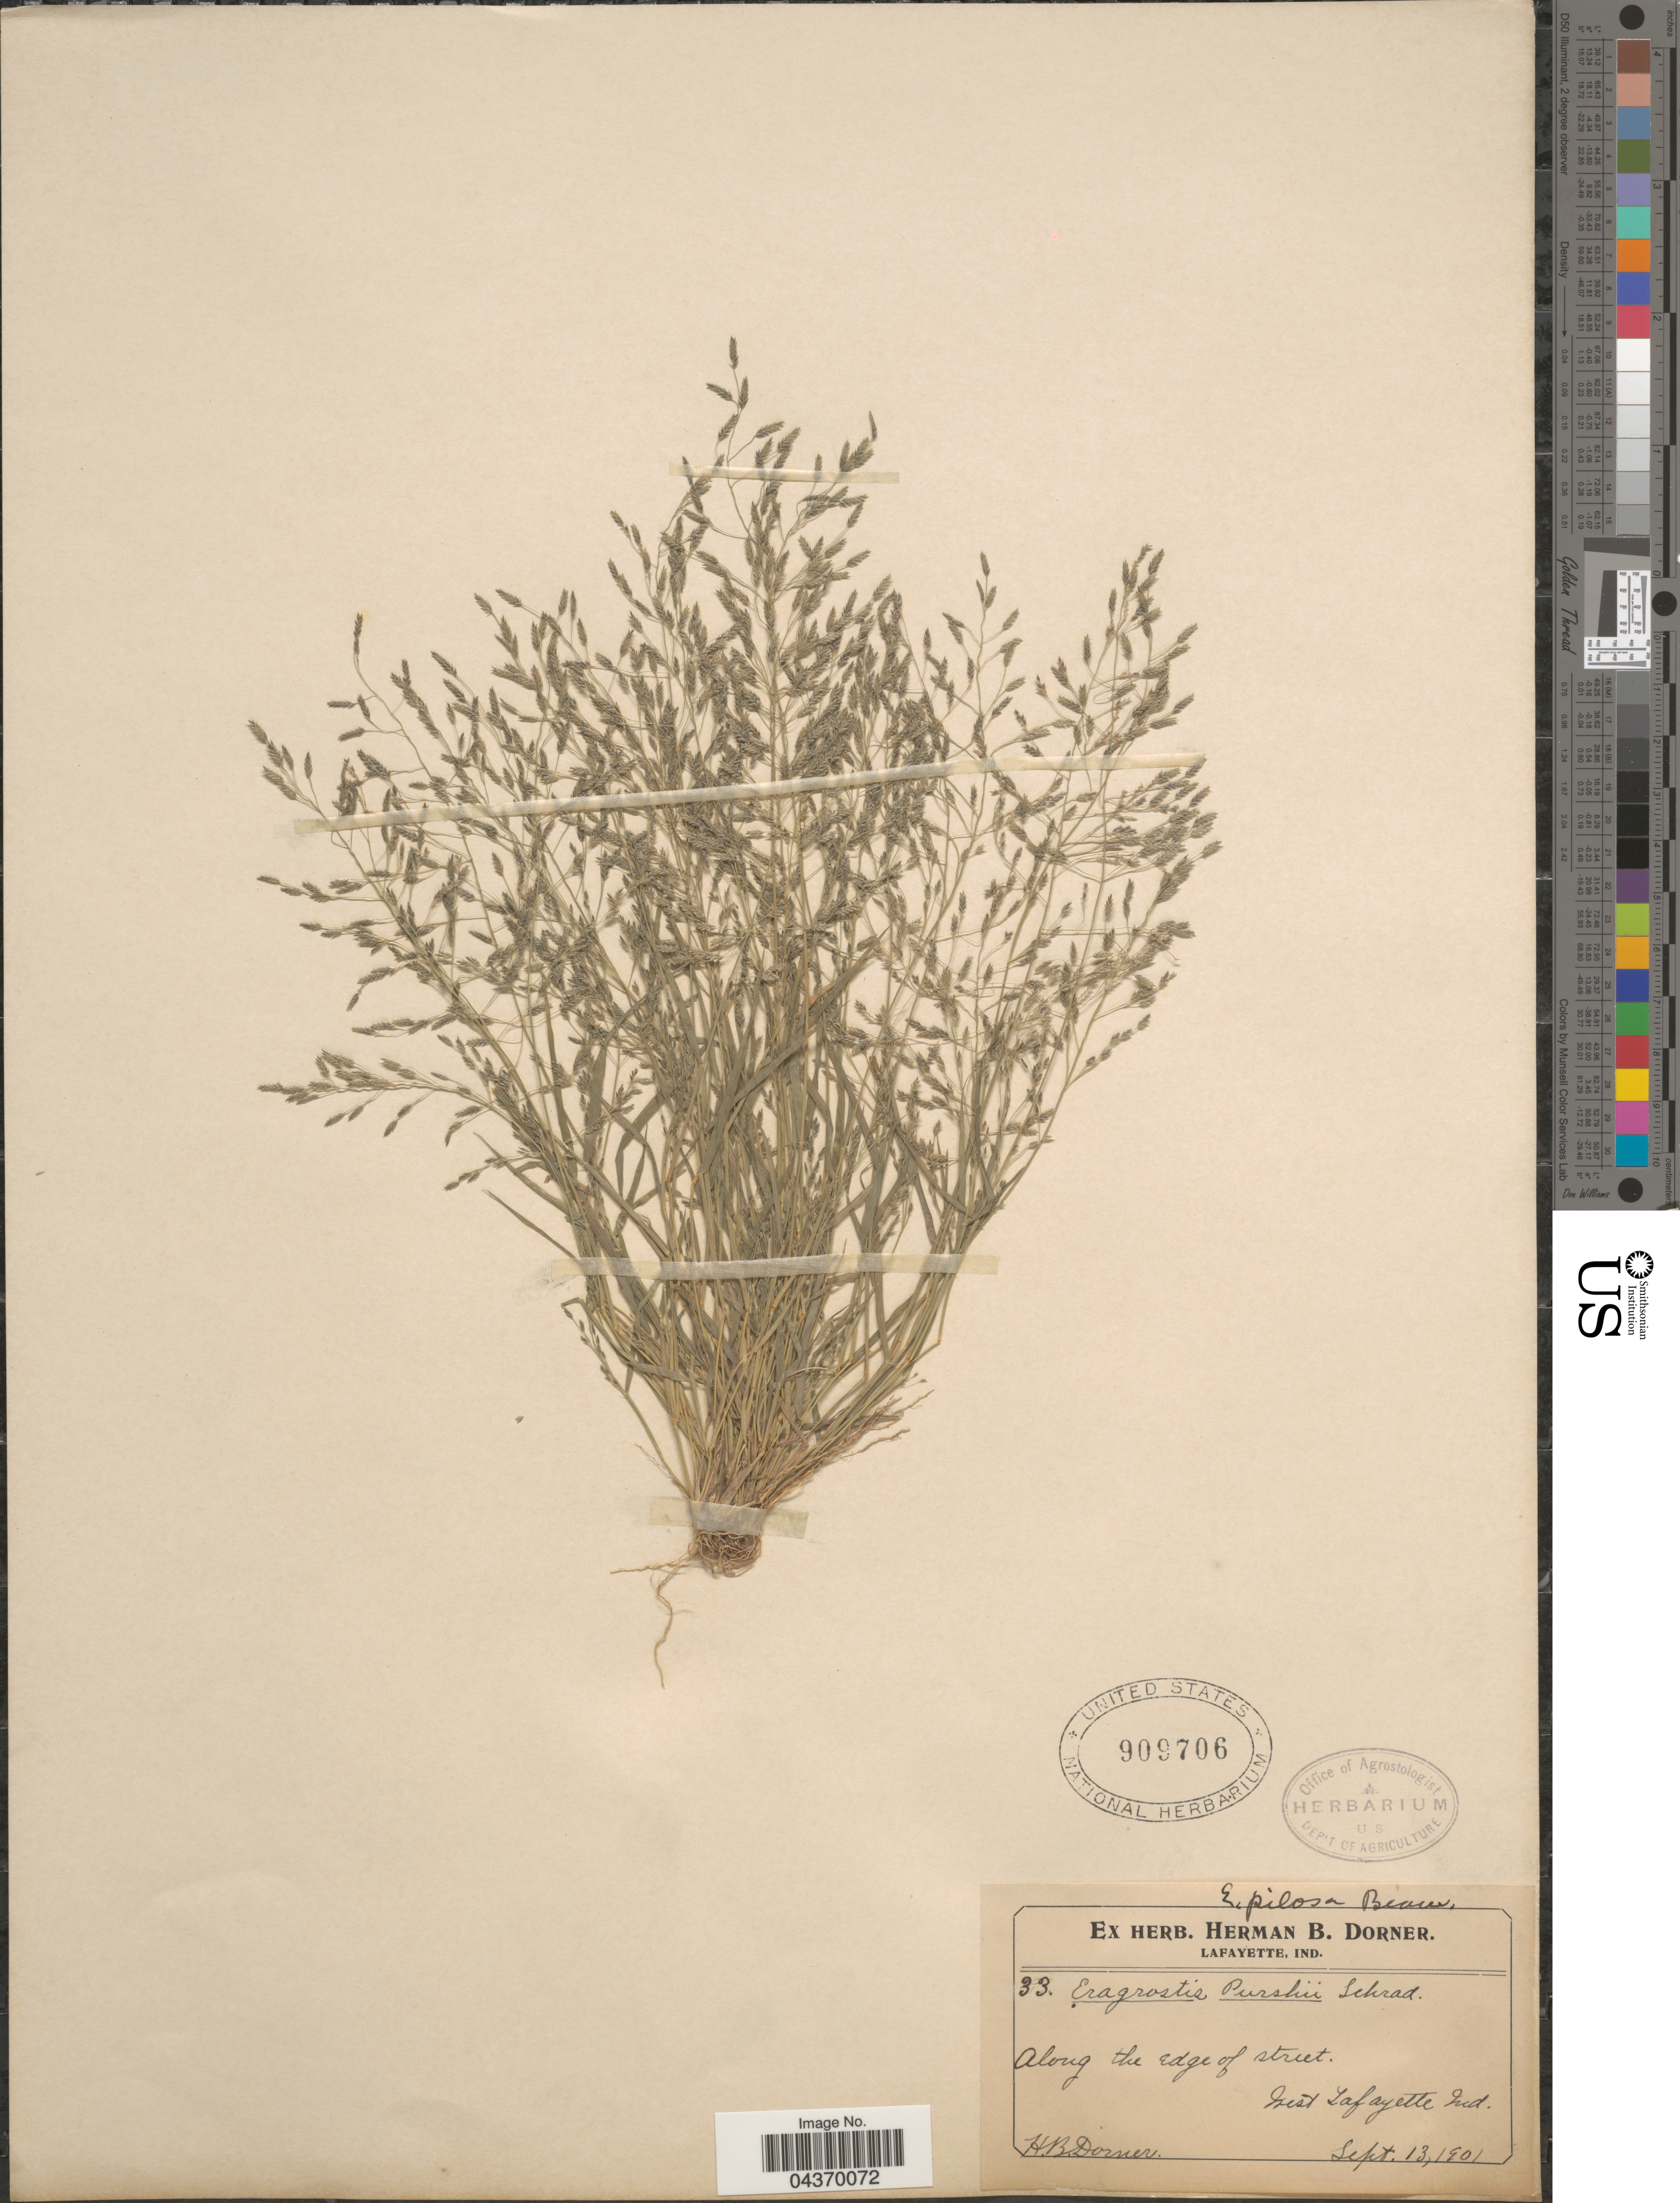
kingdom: Plantae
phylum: Tracheophyta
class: Liliopsida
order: Poales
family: Poaceae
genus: Eragrostis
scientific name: Eragrostis pectinacea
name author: (Michx.) Nees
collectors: H. Dorner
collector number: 33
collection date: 1901-09-13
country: United States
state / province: Indiana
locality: Along the edge of street. West Lafayette.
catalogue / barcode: US 909706